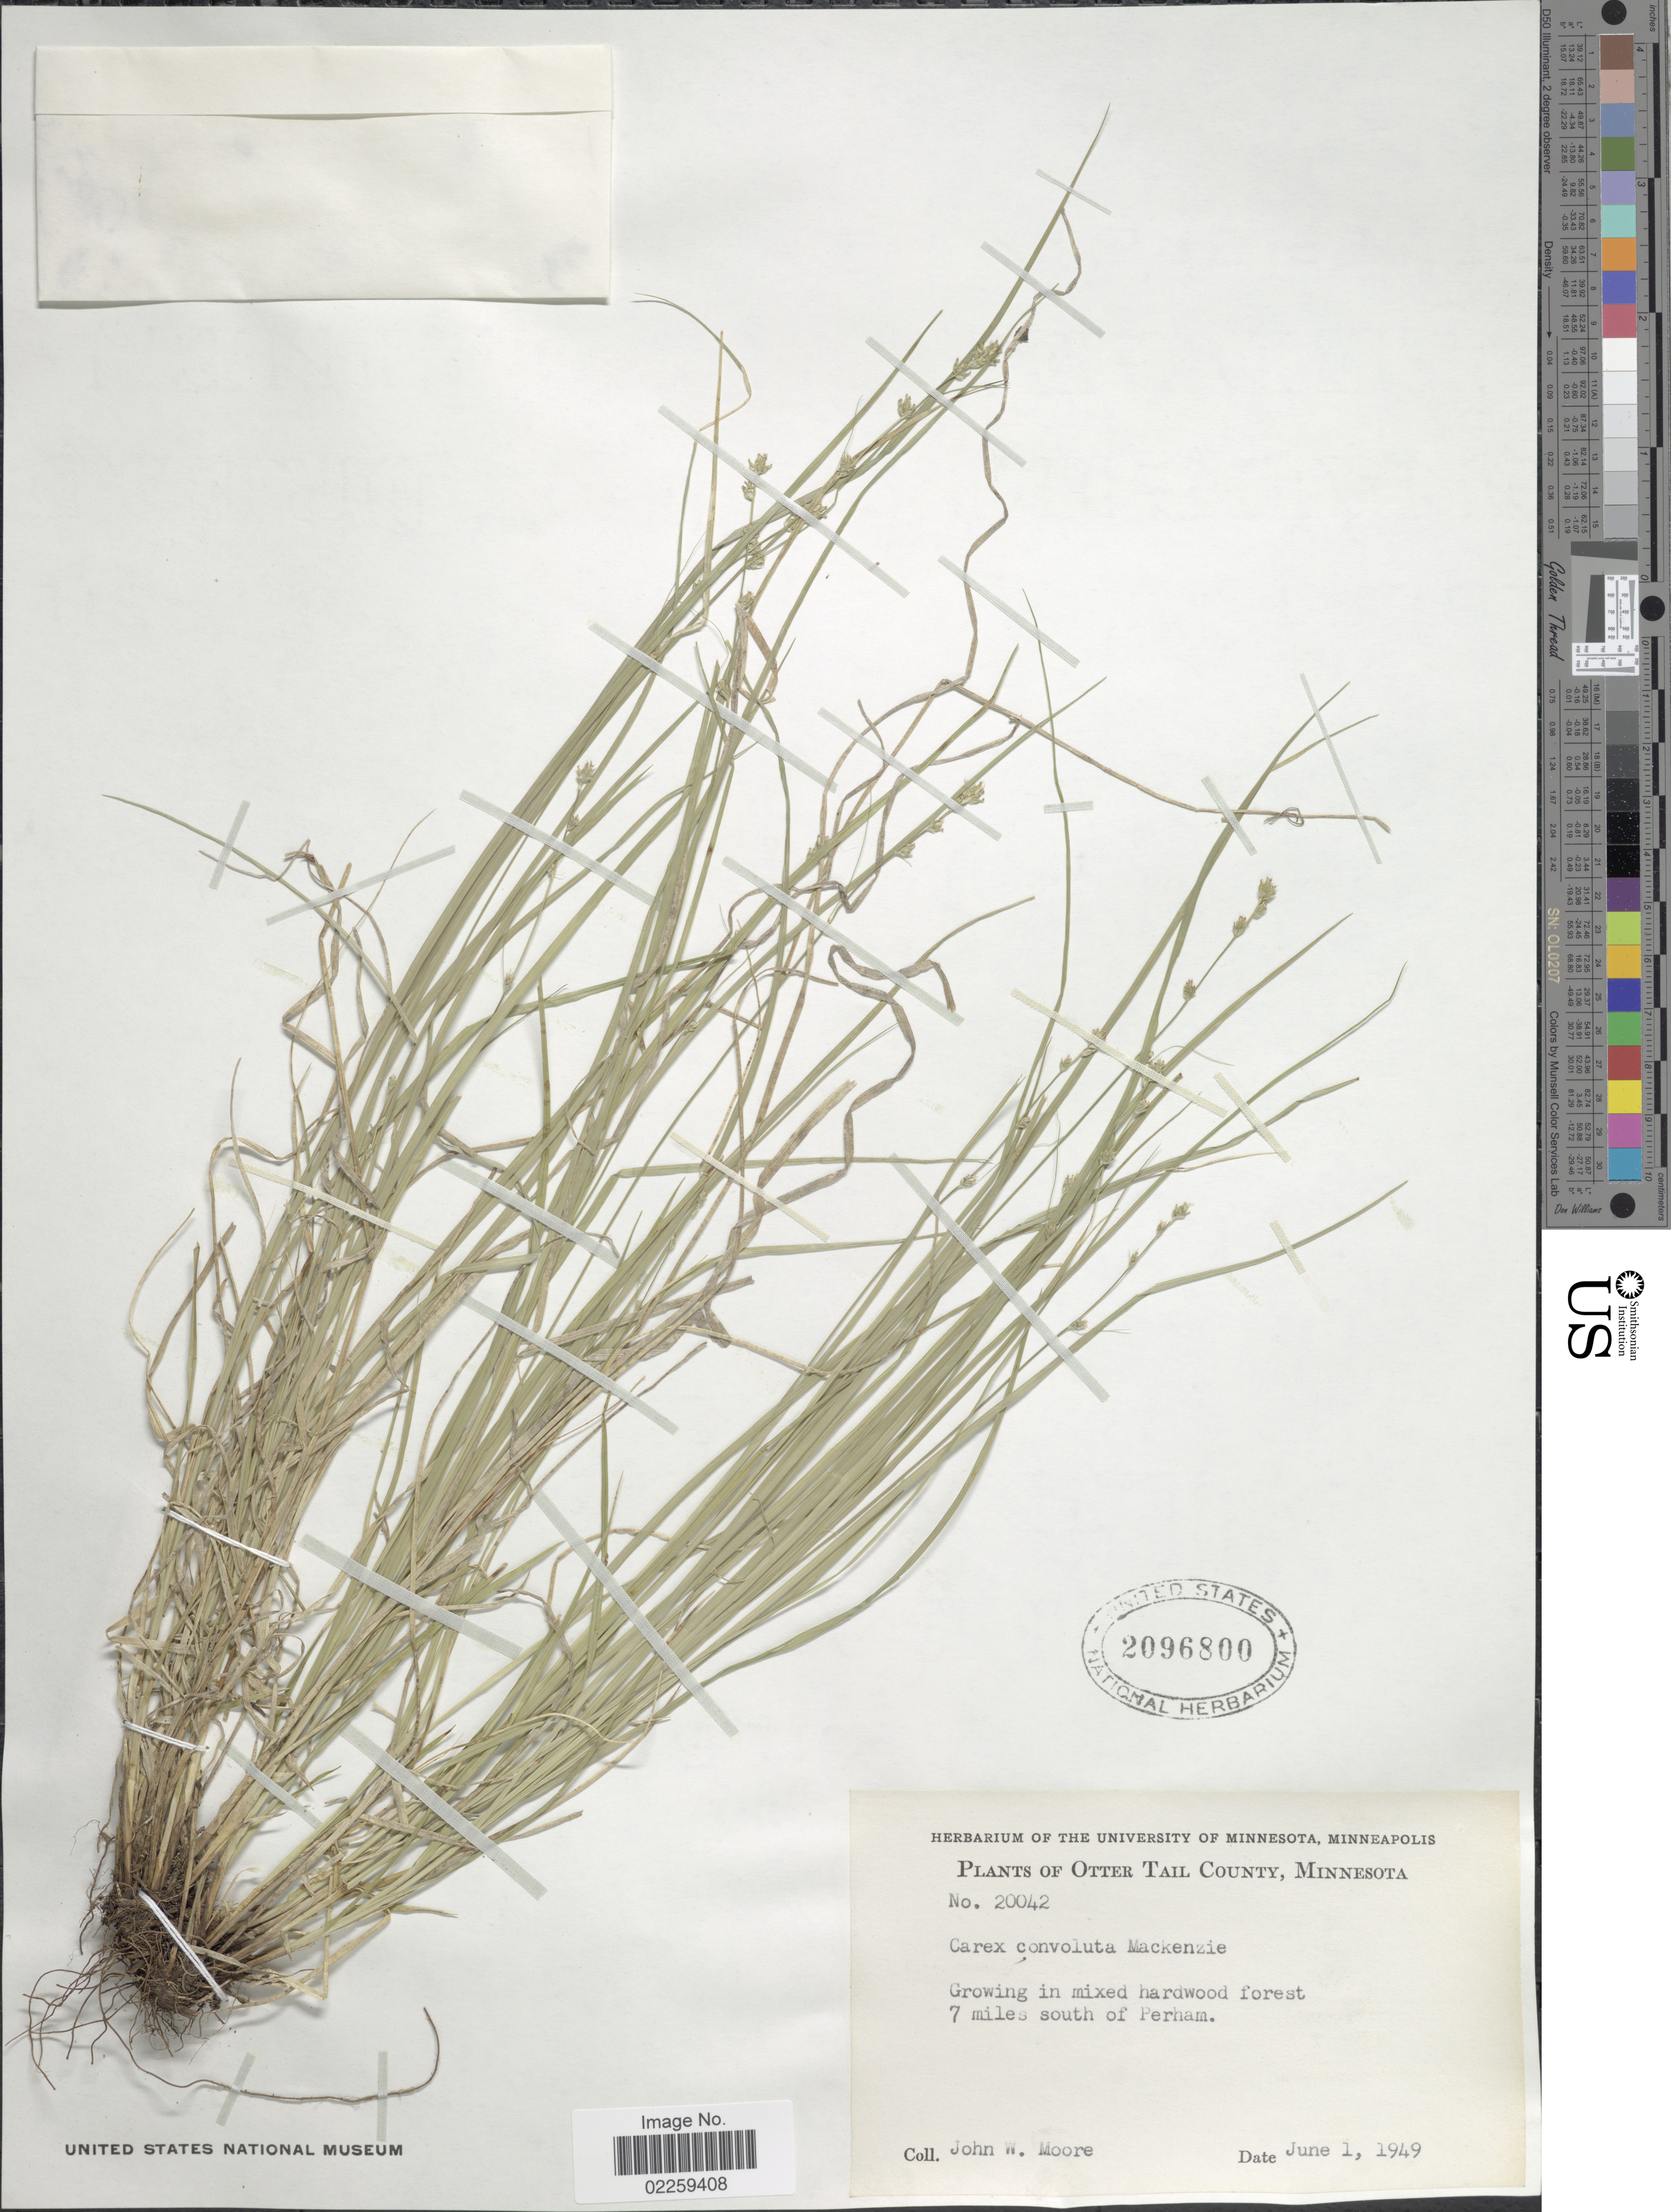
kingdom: Plantae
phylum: Tracheophyta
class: Liliopsida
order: Poales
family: Cyperaceae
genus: Carex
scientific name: Carex rosea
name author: Willd.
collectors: J. Moore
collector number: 20042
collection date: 1949-06-01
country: United States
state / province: Minnesota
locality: Oteer Tail County, 7 miles south of Perham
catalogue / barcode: US 2096800